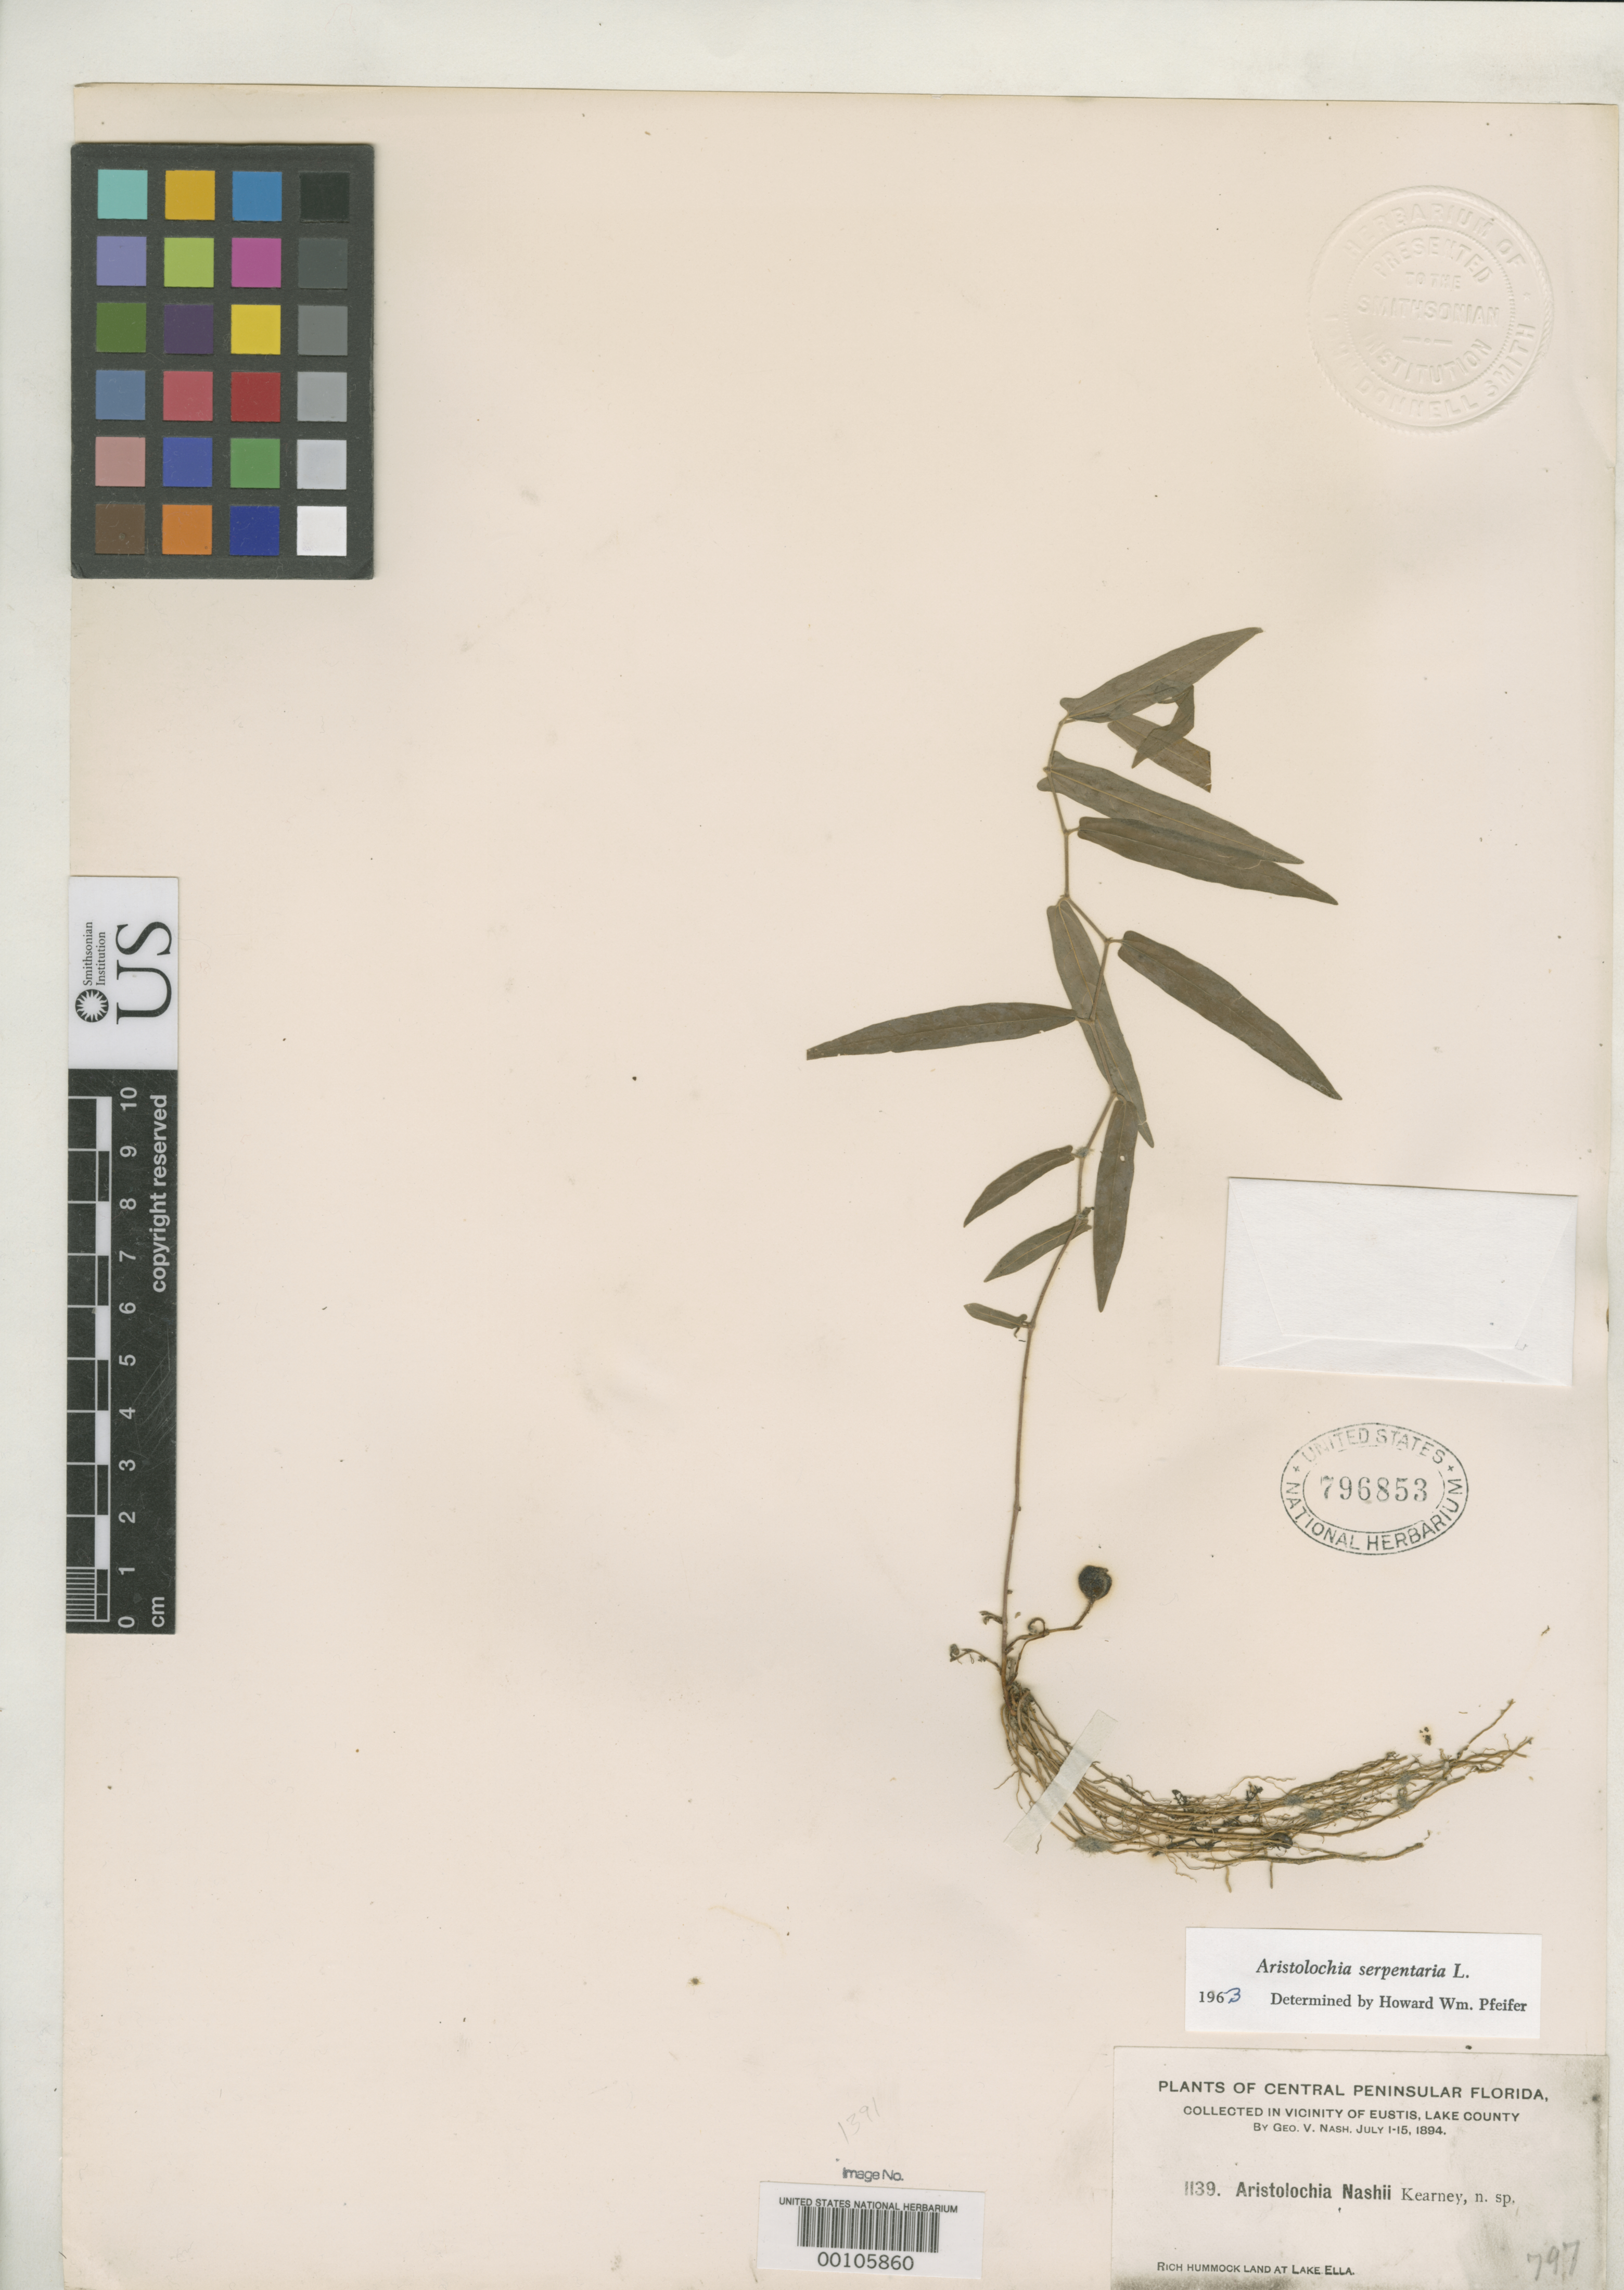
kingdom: Plantae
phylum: Tracheophyta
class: Magnoliopsida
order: Piperales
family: Aristolochiaceae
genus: Aristolochia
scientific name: Aristolochia nashii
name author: Kearney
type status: Isotype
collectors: G. V. Nash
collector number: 1139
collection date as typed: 01 Jul 1894 to 15 Jul 1894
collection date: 1894-07-01/1894-07-15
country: United States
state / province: Florida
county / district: Lake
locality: Vicinity of Eustis.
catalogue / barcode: US 796853